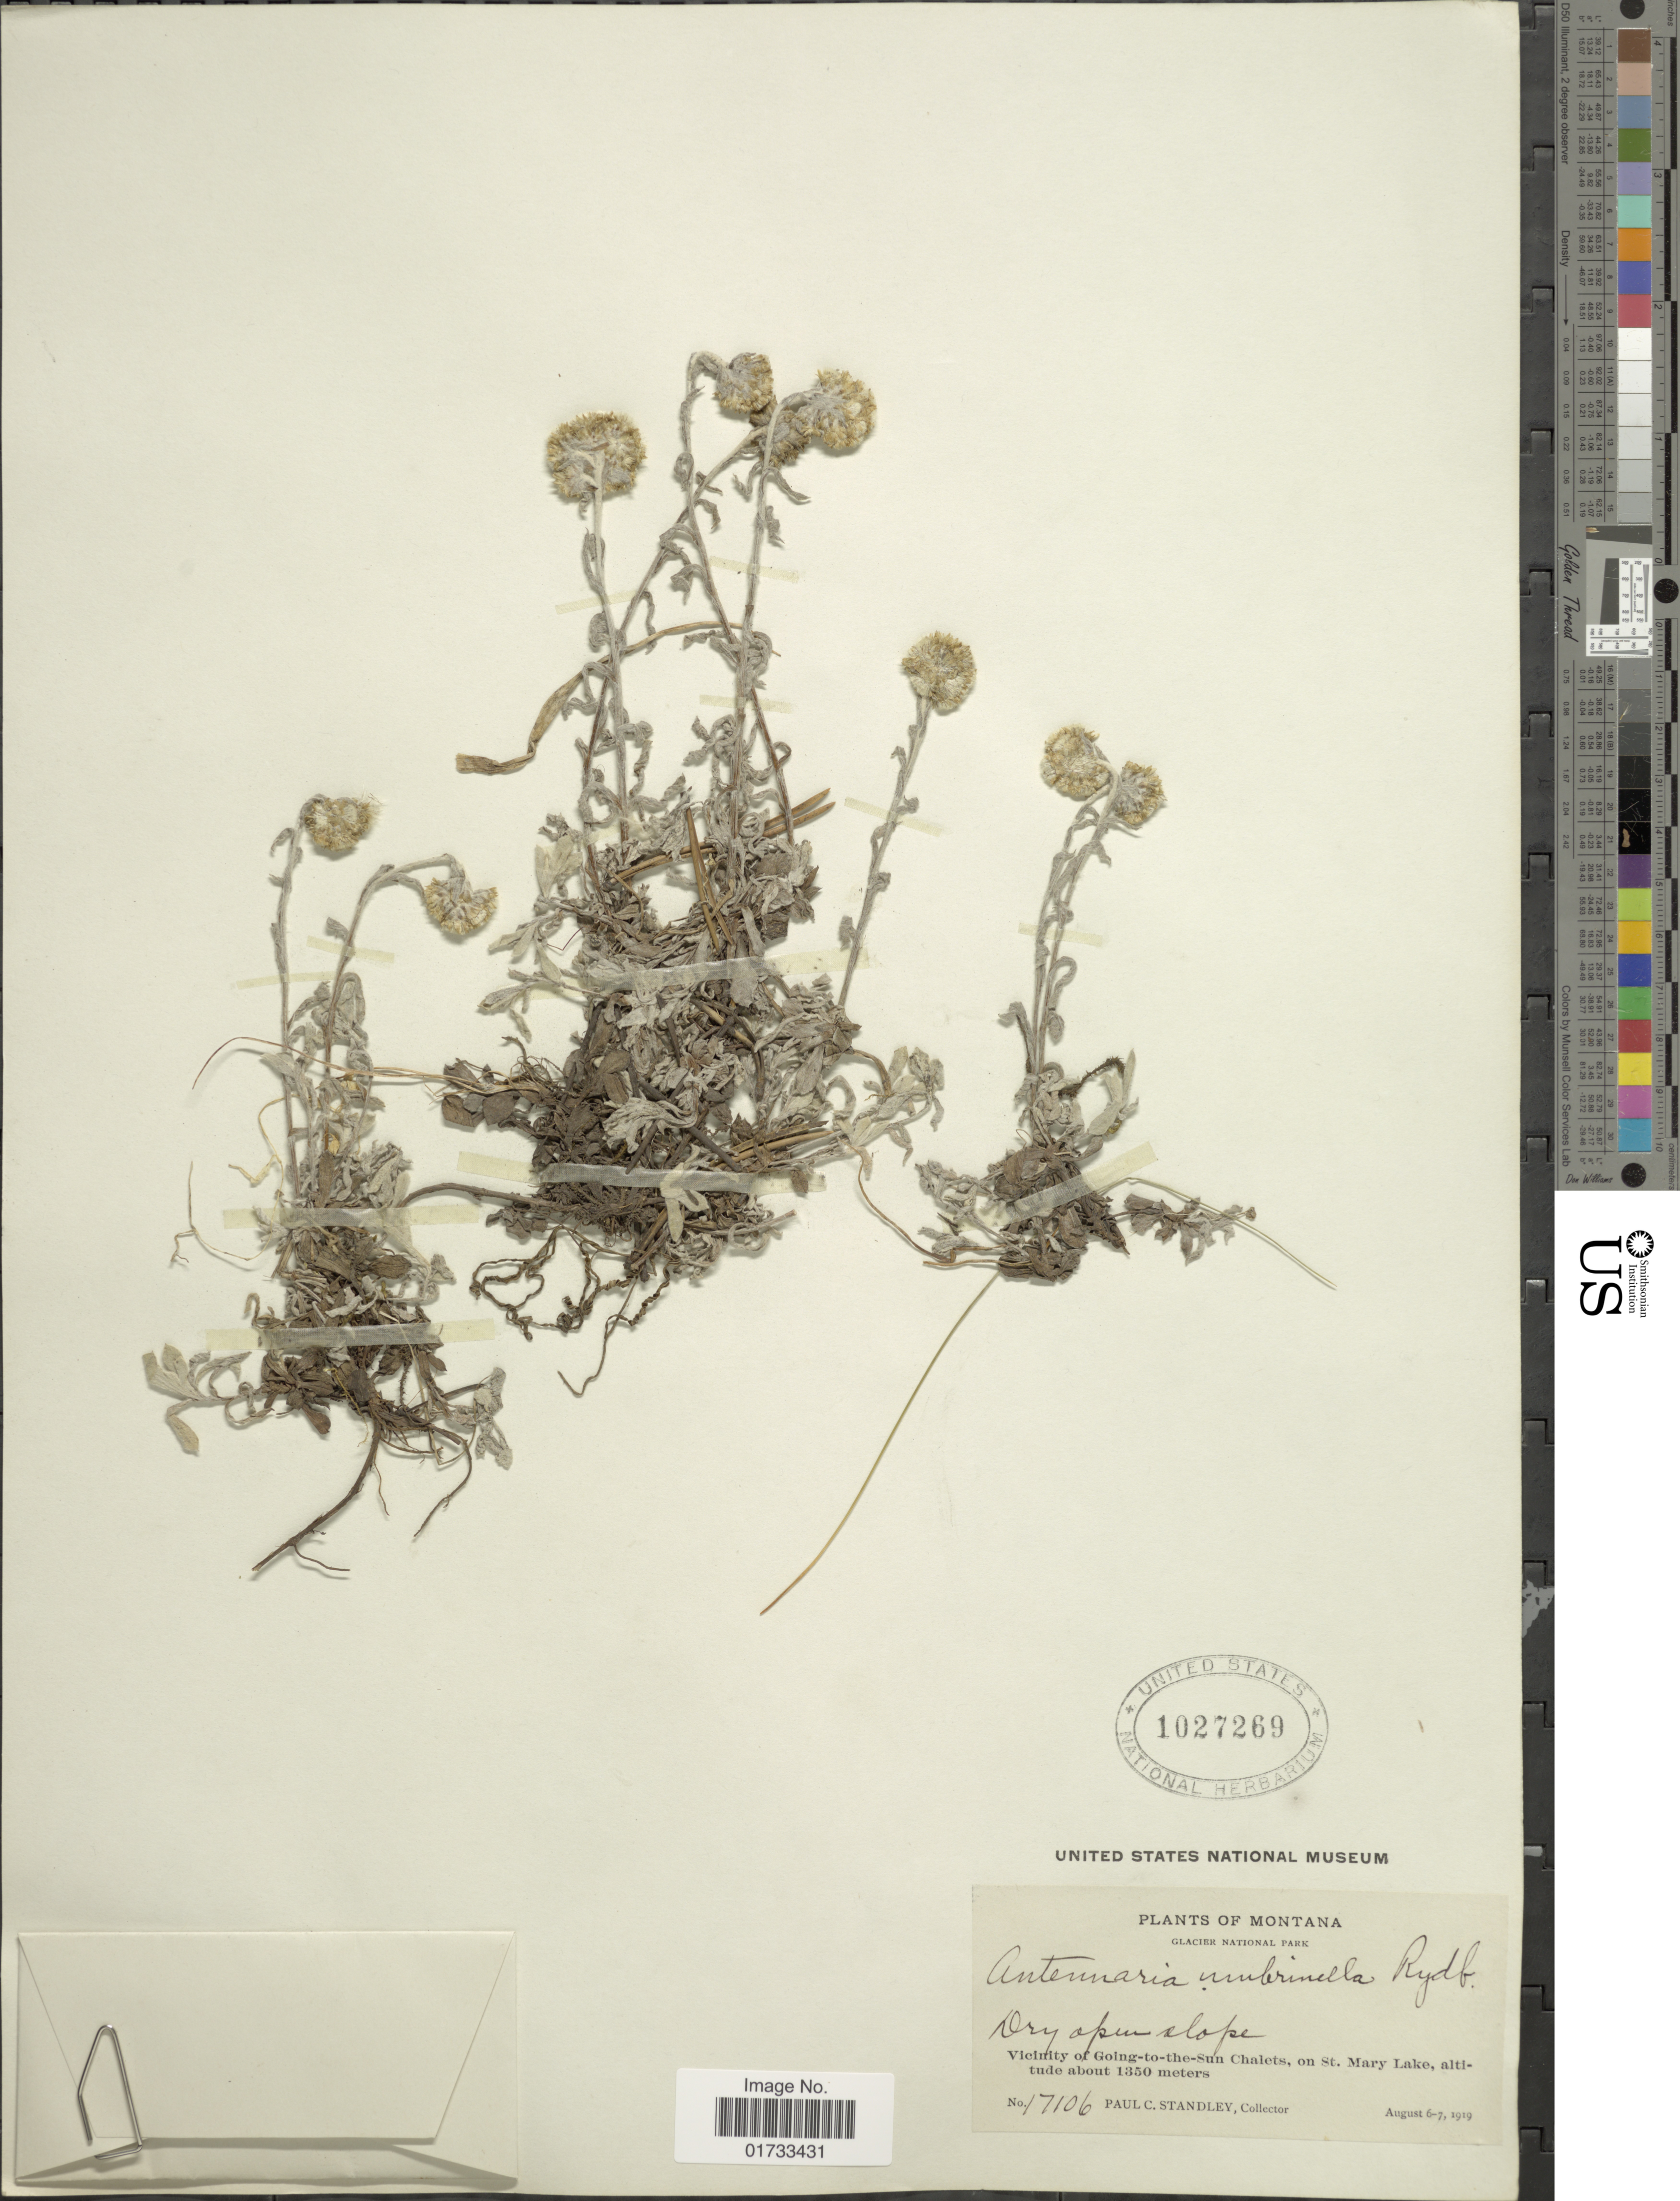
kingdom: Plantae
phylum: Tracheophyta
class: Magnoliopsida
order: Asterales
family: Asteraceae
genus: Antennaria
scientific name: Antennaria umbrinella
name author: Rydb.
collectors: P. C. Standley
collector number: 17106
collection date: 1919-08-06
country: United States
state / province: Montana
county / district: Glacier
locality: Glacier National Park, dry open slope, Vicinity of Going-to-the-Sun Chalets, on St. Mary Lake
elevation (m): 1350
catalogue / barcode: US 1027269